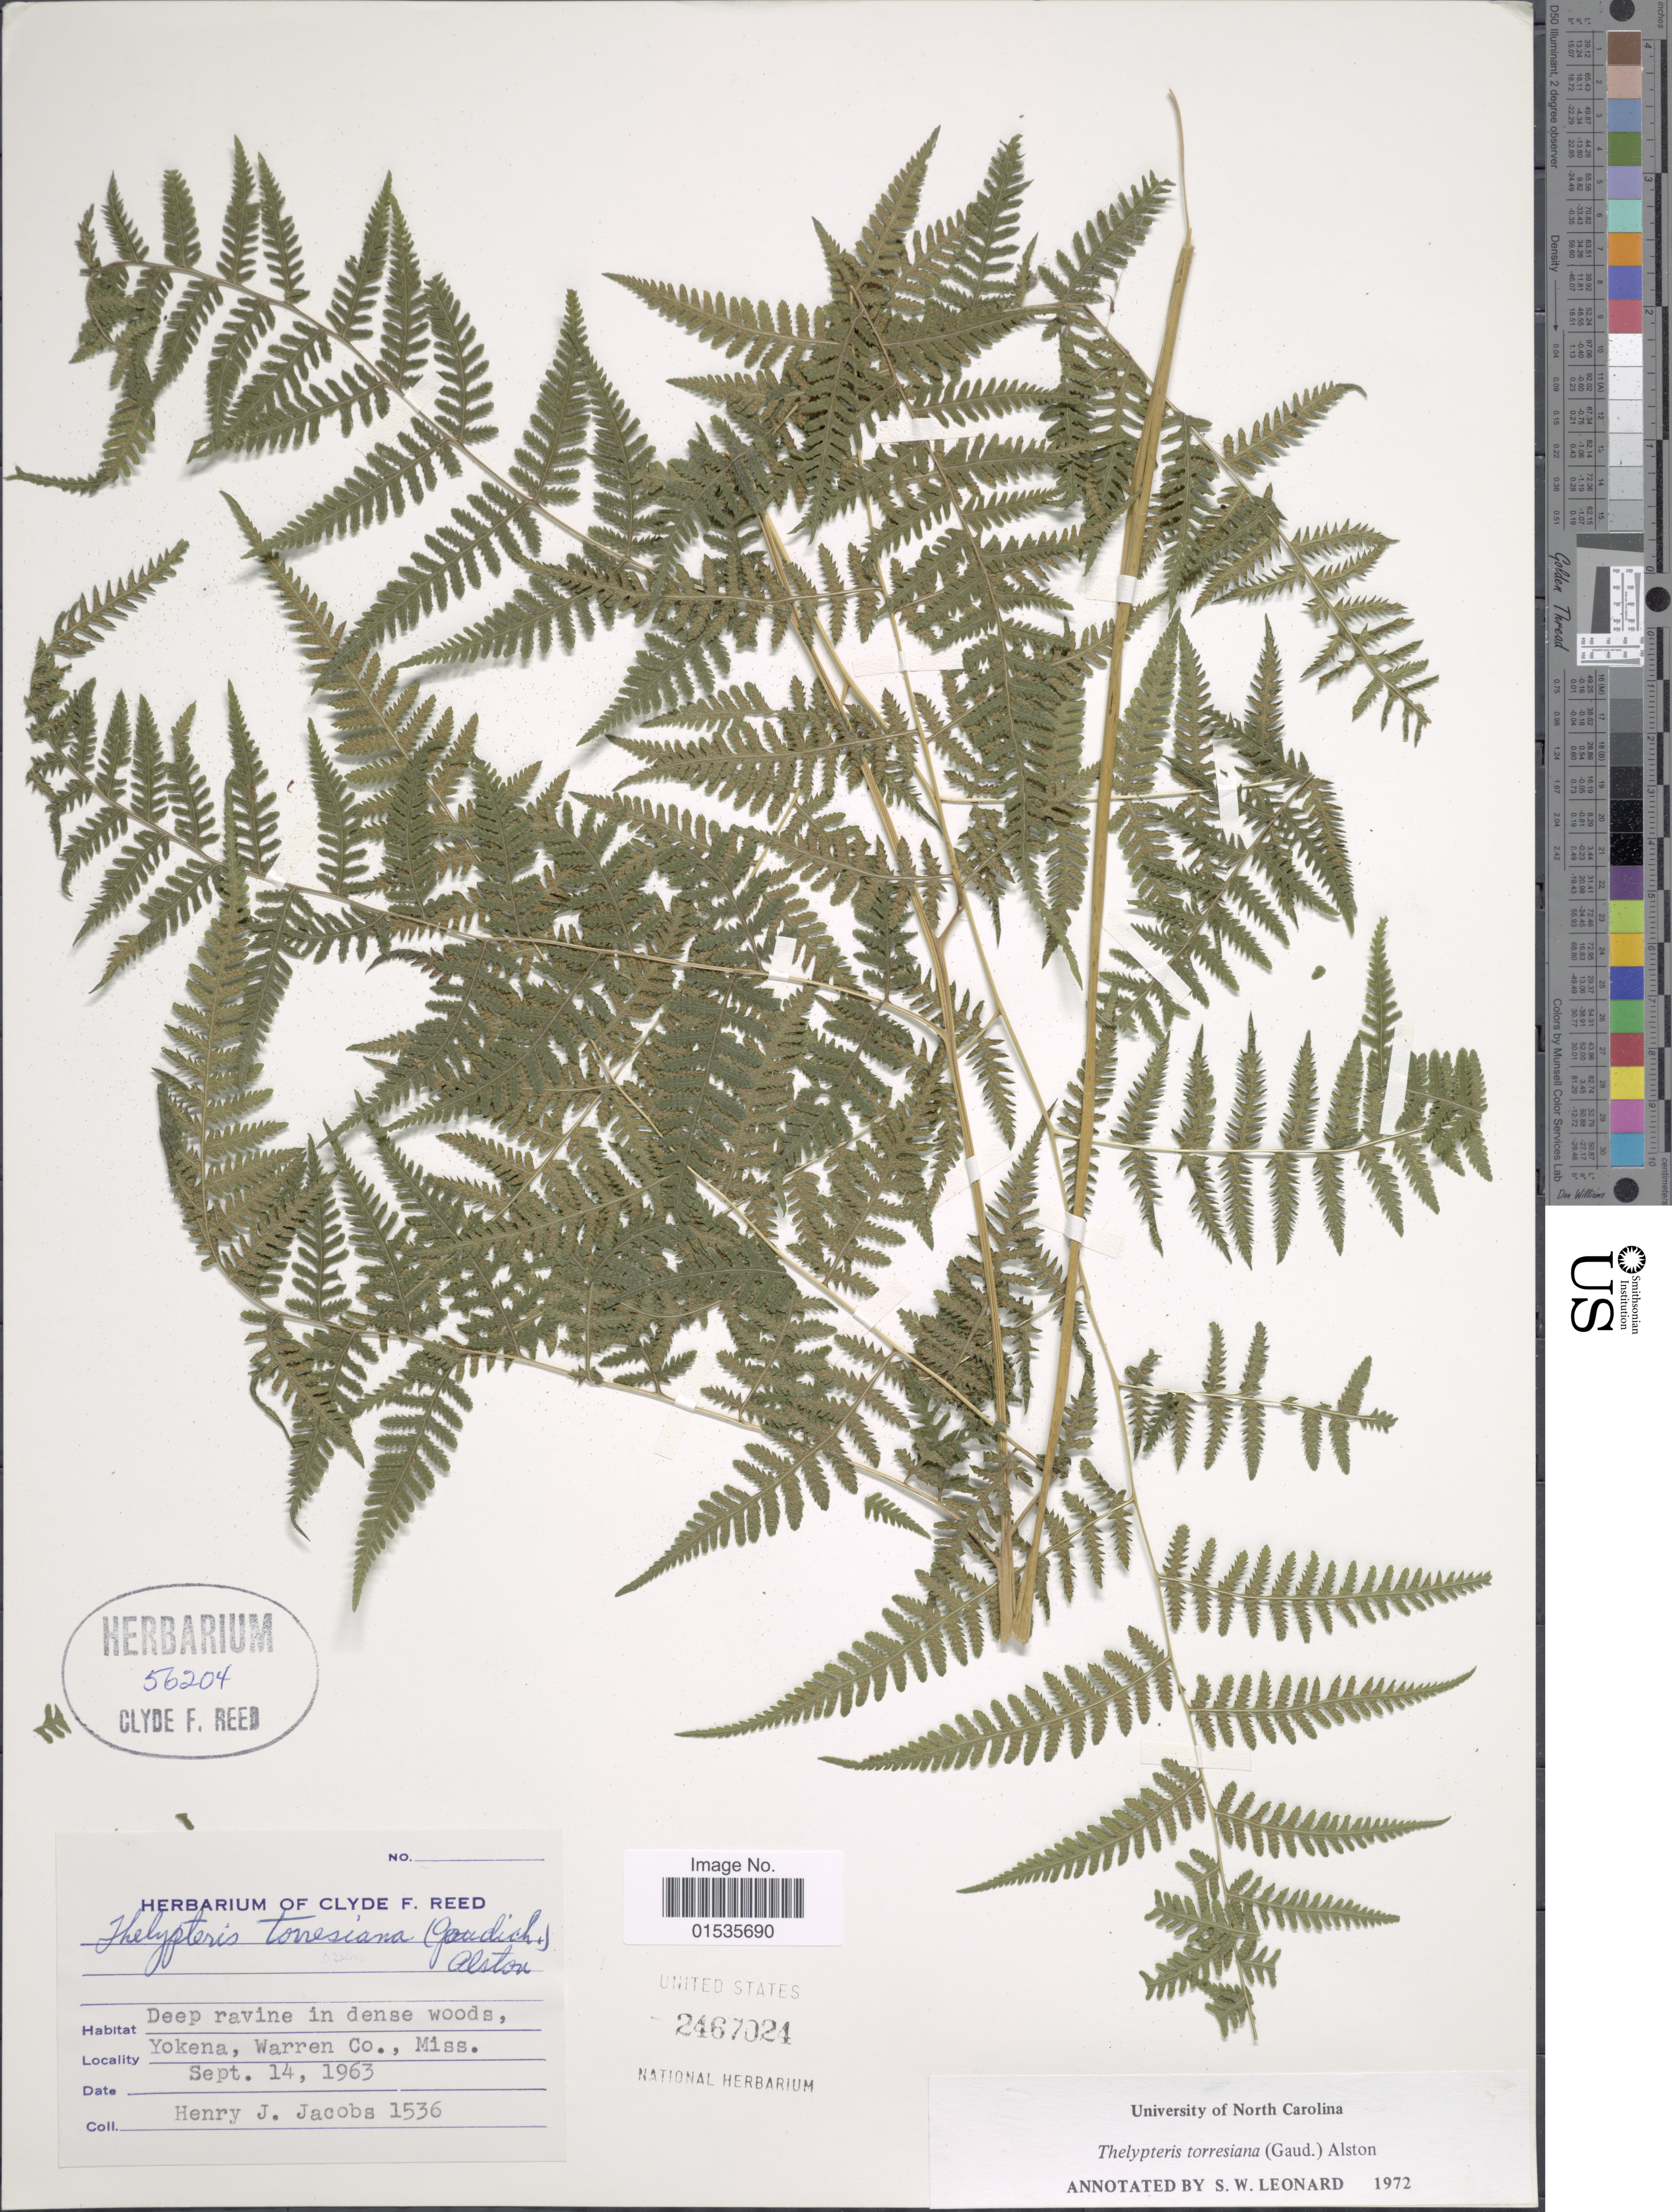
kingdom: Plantae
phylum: Tracheophyta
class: Polypodiopsida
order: Polypodiales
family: Thelypteridaceae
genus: Macrothelypteris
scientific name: Macrothelypteris torresiana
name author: (Gaudich.) Ching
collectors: H. Jacobs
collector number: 1536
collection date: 1963-09-14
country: United States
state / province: Mississippi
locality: Yokena, Warren Co.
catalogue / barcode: US 2467024